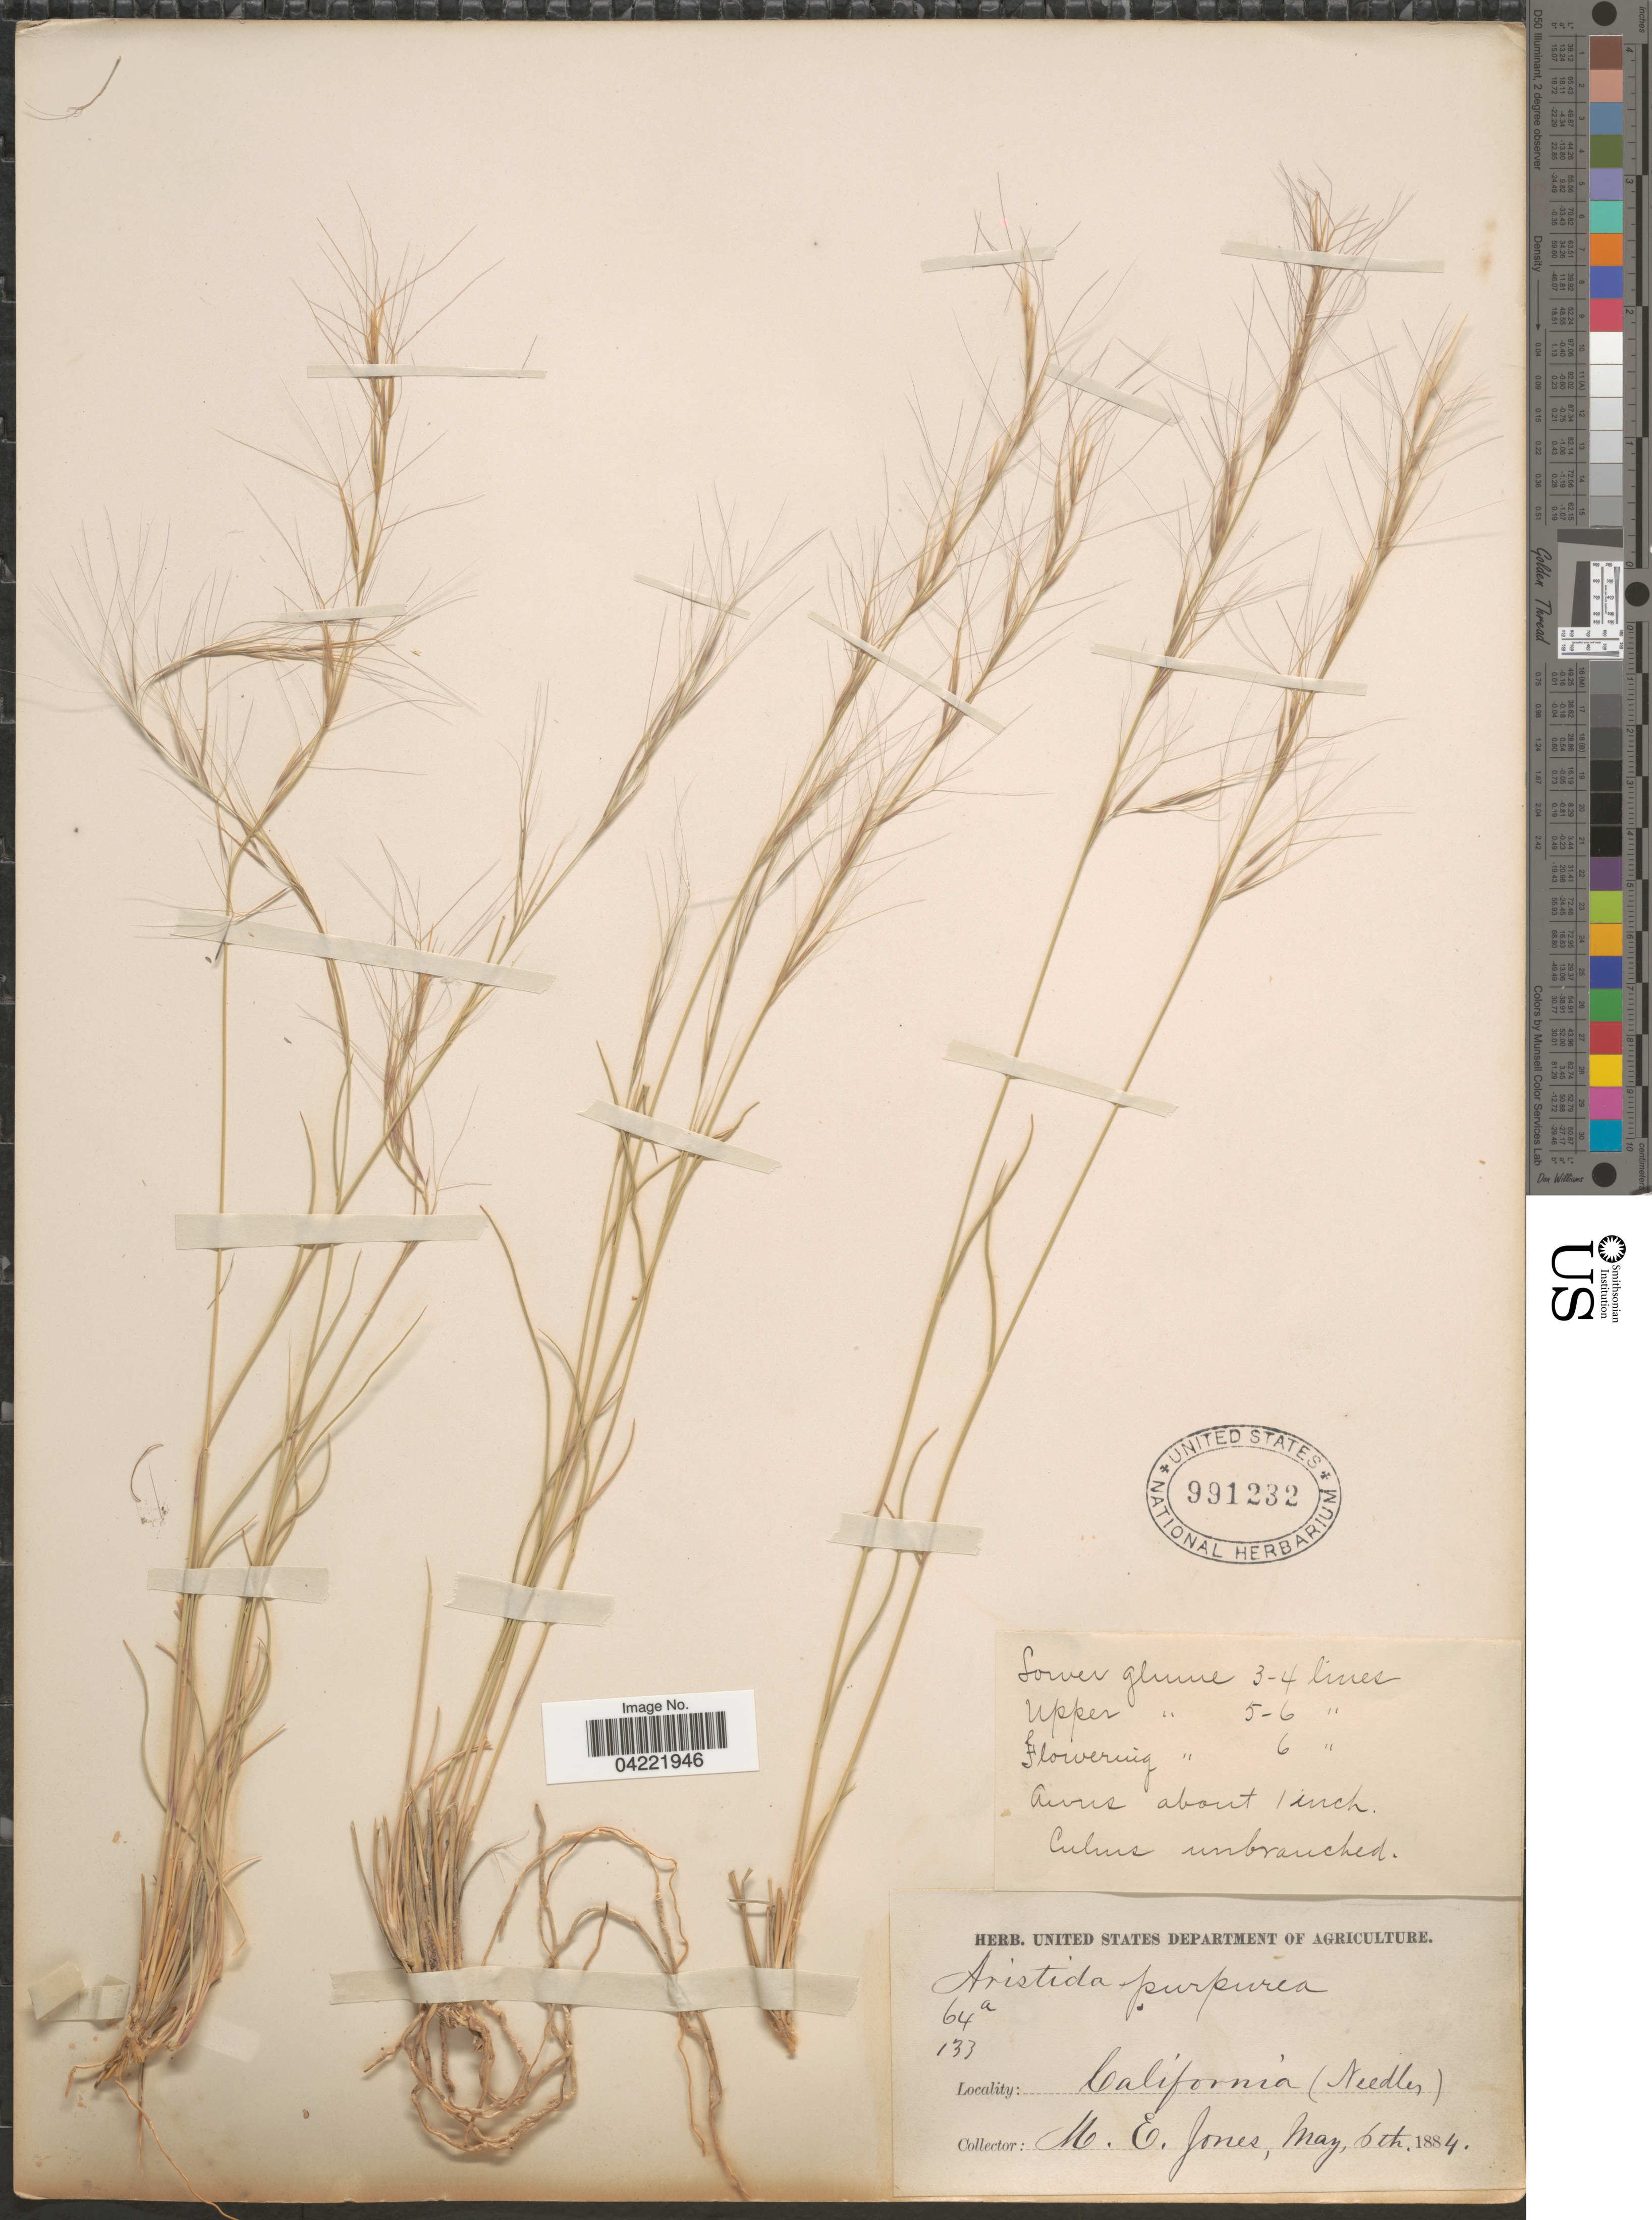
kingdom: Plantae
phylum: Tracheophyta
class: Liliopsida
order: Poales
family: Poaceae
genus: Aristida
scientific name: Aristida purpurea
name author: Nutt.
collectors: M. E. Jones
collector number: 64a/133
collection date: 1884-05-06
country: United States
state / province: California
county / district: San Bernardino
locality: Needles.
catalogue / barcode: US 991232